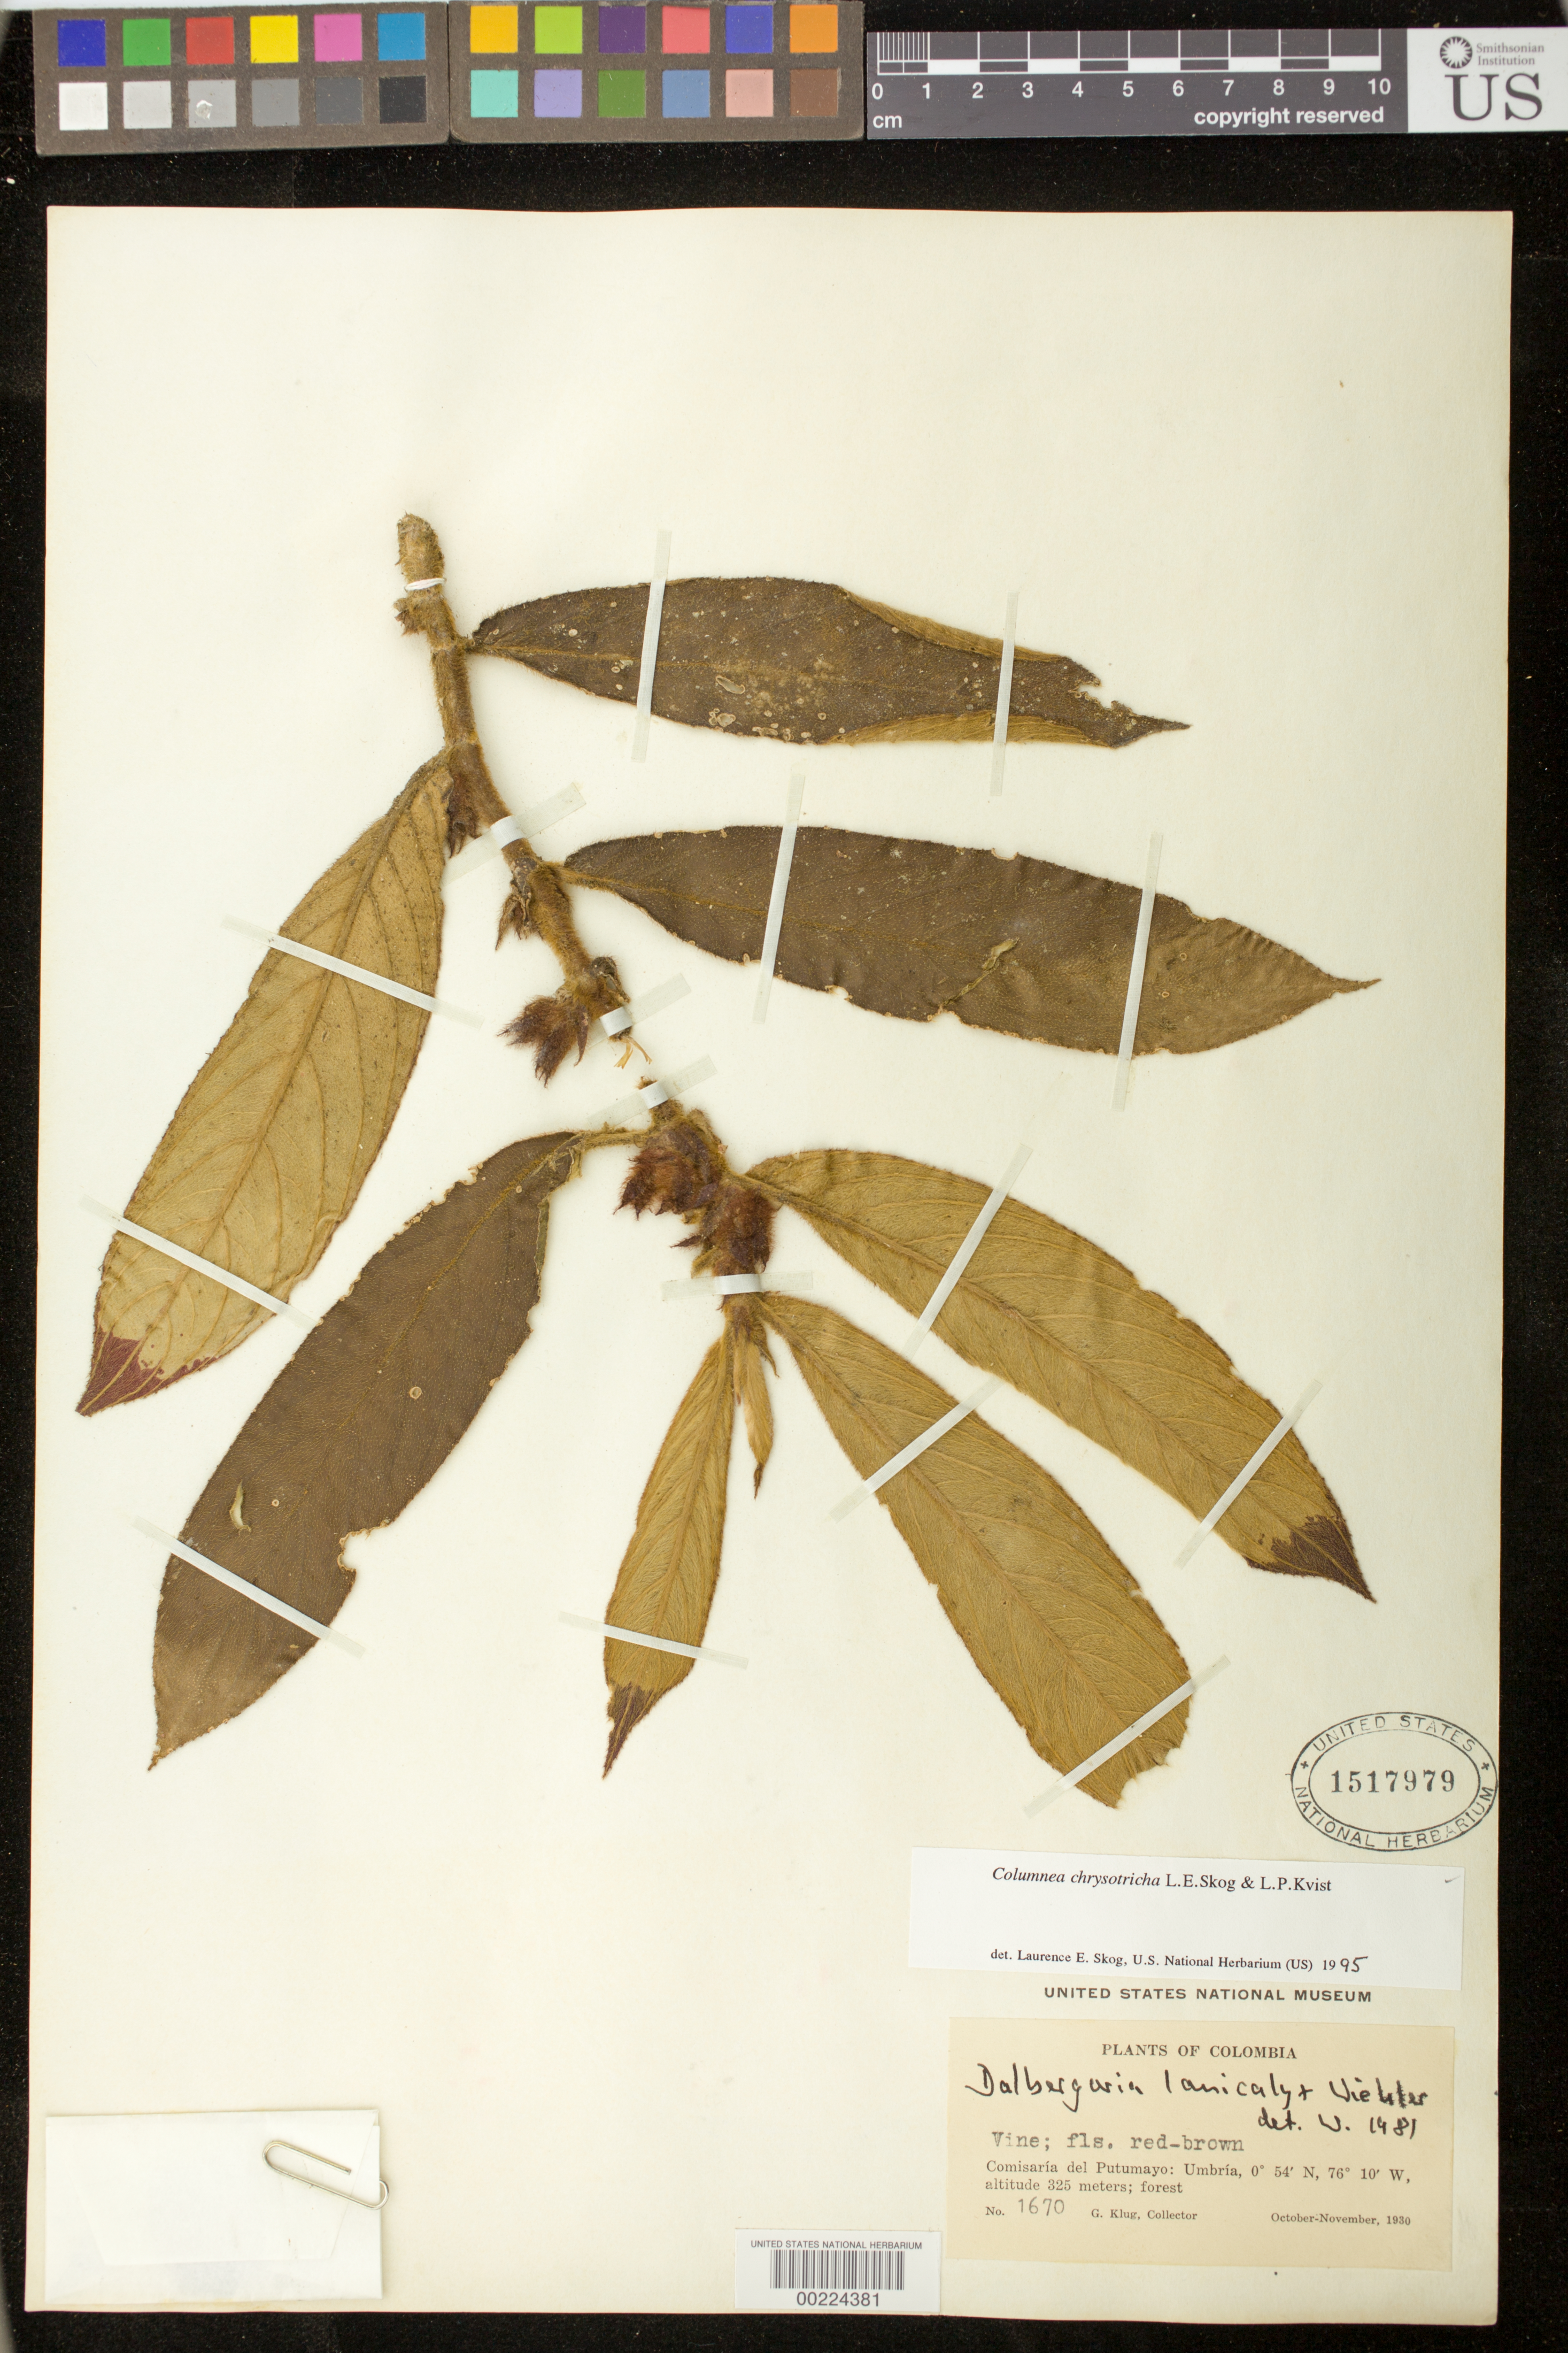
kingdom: Plantae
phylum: Tracheophyta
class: Magnoliopsida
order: Lamiales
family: Gesneriaceae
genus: Columnea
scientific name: Columnea chrysotricha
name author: L.E. Skog & L.P. Kvist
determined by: Skog, Laurence E.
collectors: G. Klug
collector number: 1670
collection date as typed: Oct-Nov 1930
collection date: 1930-10/1930-11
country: Colombia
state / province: Putumayo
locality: Comisaría del Putumayo: Umbría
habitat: Forest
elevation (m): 325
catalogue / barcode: US 1517979